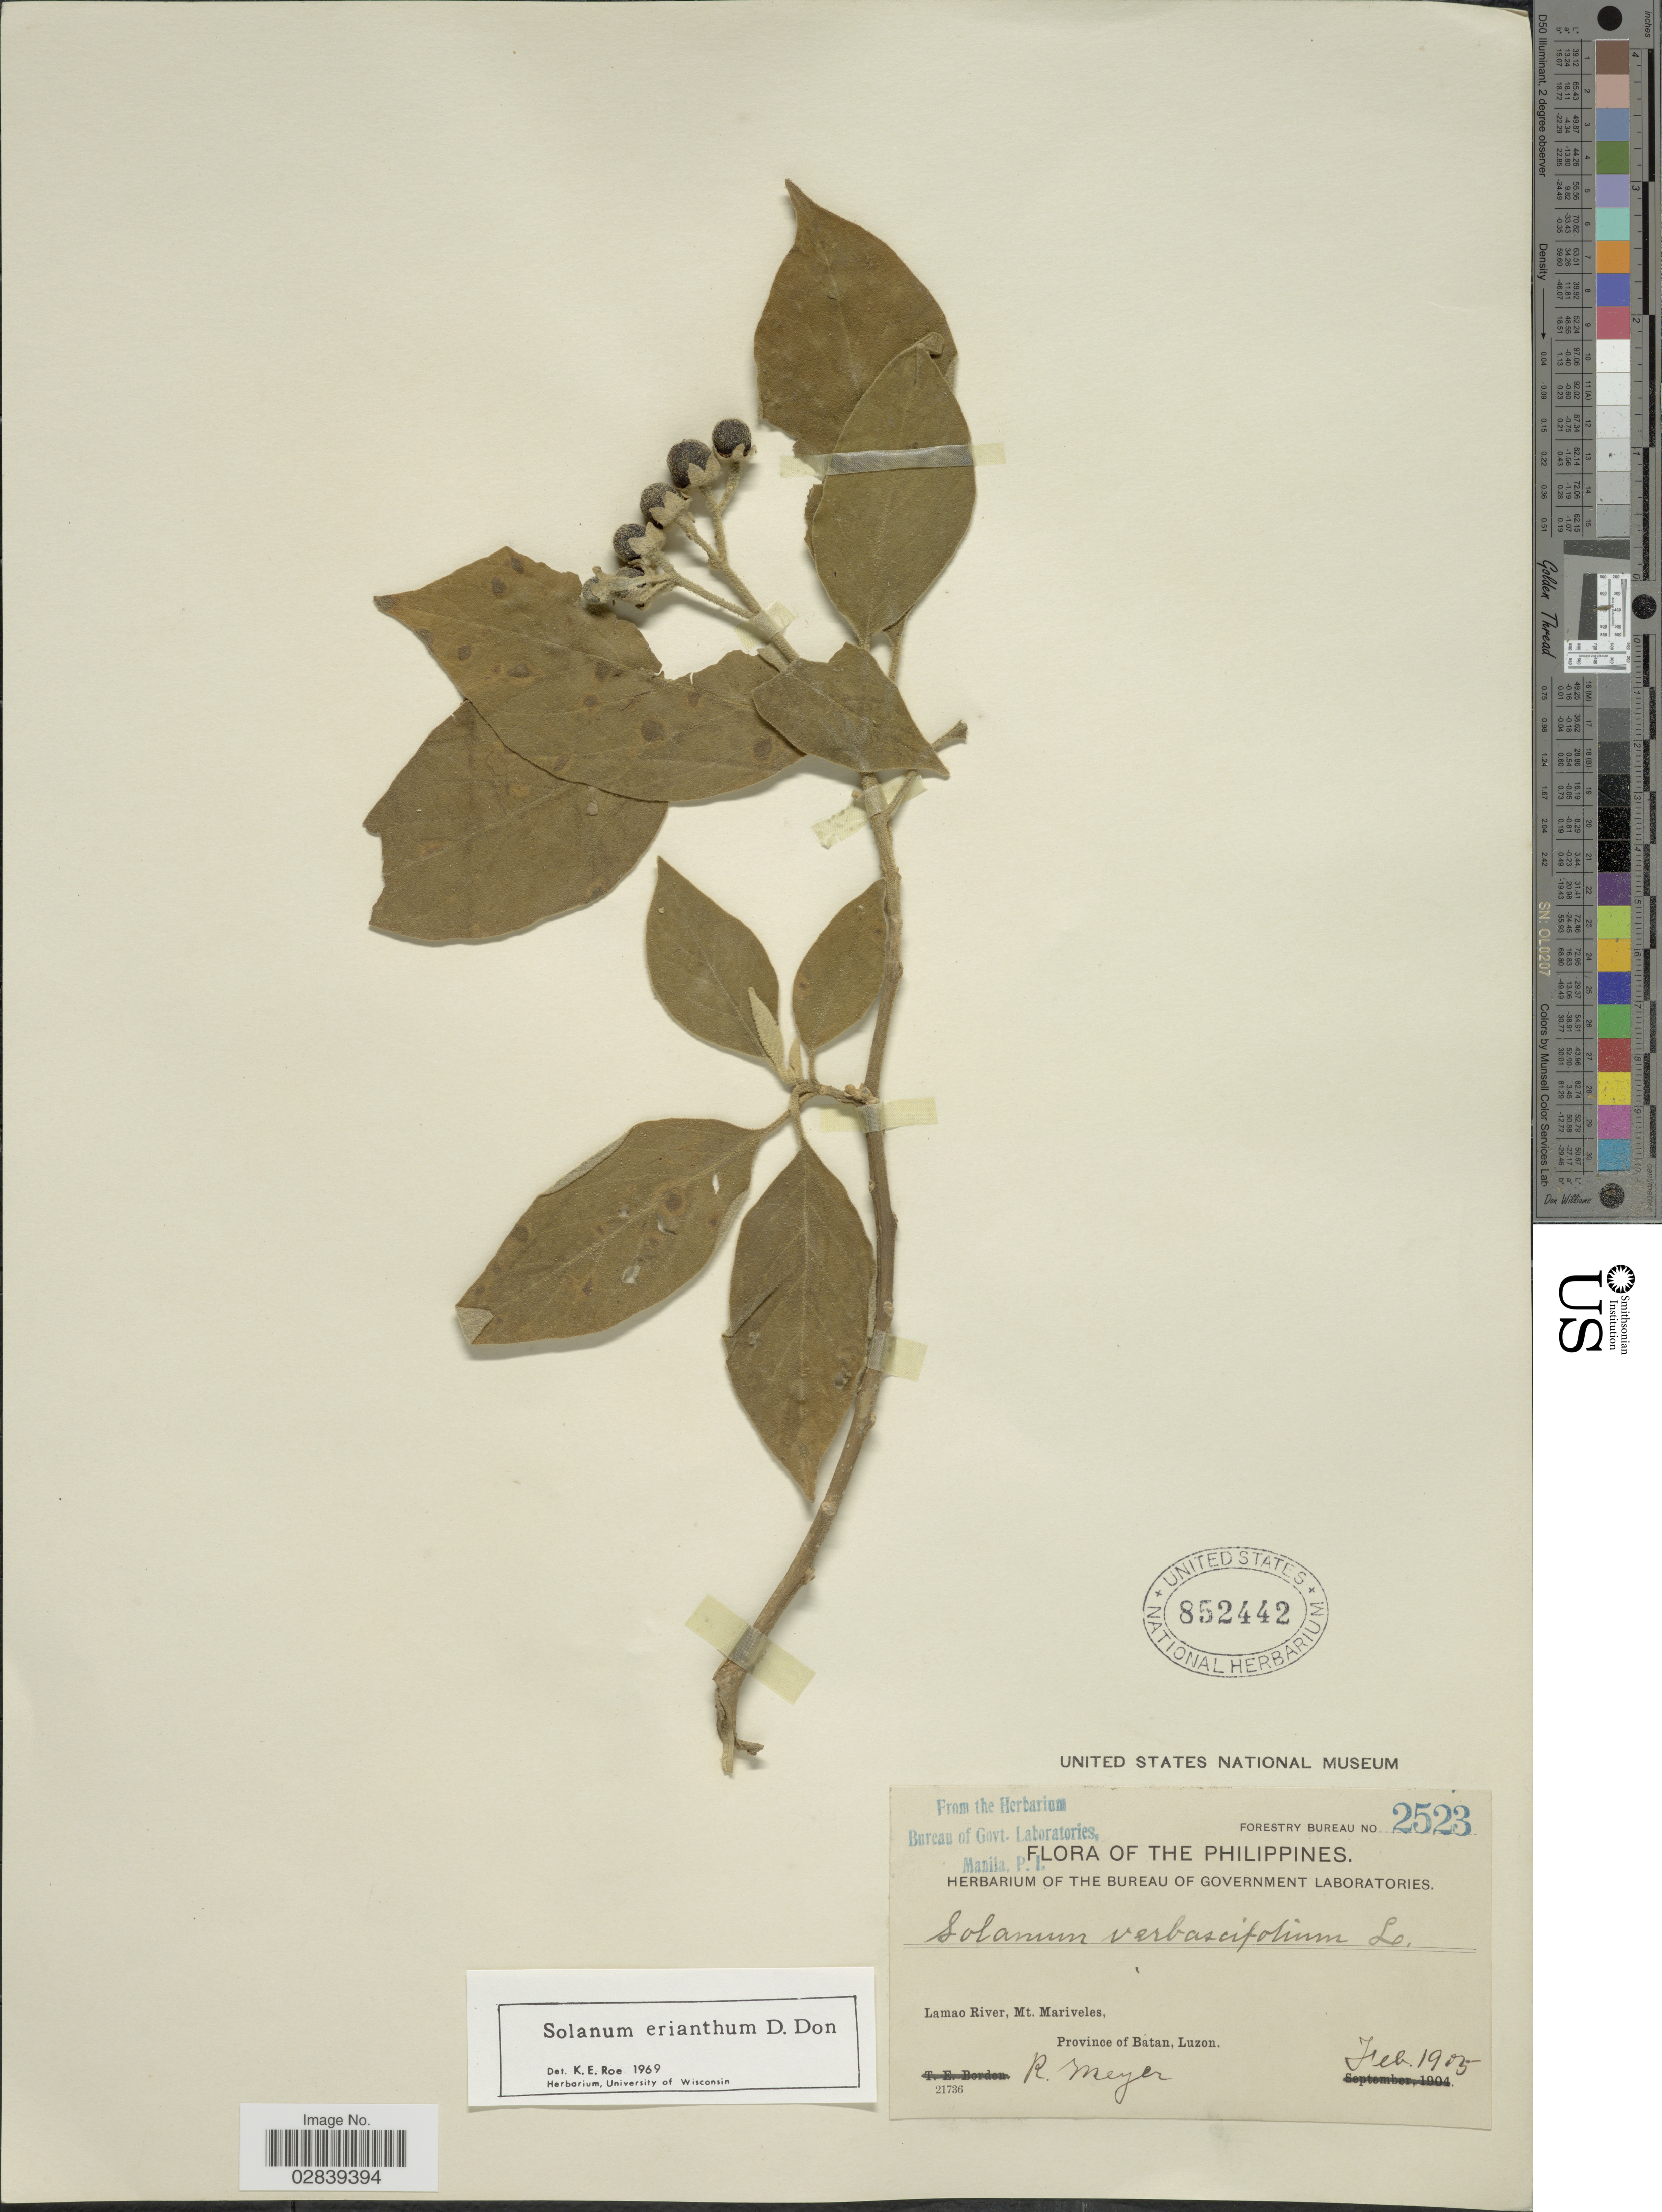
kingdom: Plantae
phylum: Tracheophyta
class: Magnoliopsida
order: Solanales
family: Solanaceae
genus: Solanum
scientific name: Solanum erianthum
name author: D. Don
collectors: R. Meyer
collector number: Forestry Bureau 2523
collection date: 1905-02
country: Philippines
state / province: Cagayan Valley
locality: Lamao River, Mt. Mariveles, Province of Batan, Luzon.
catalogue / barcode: US 852442